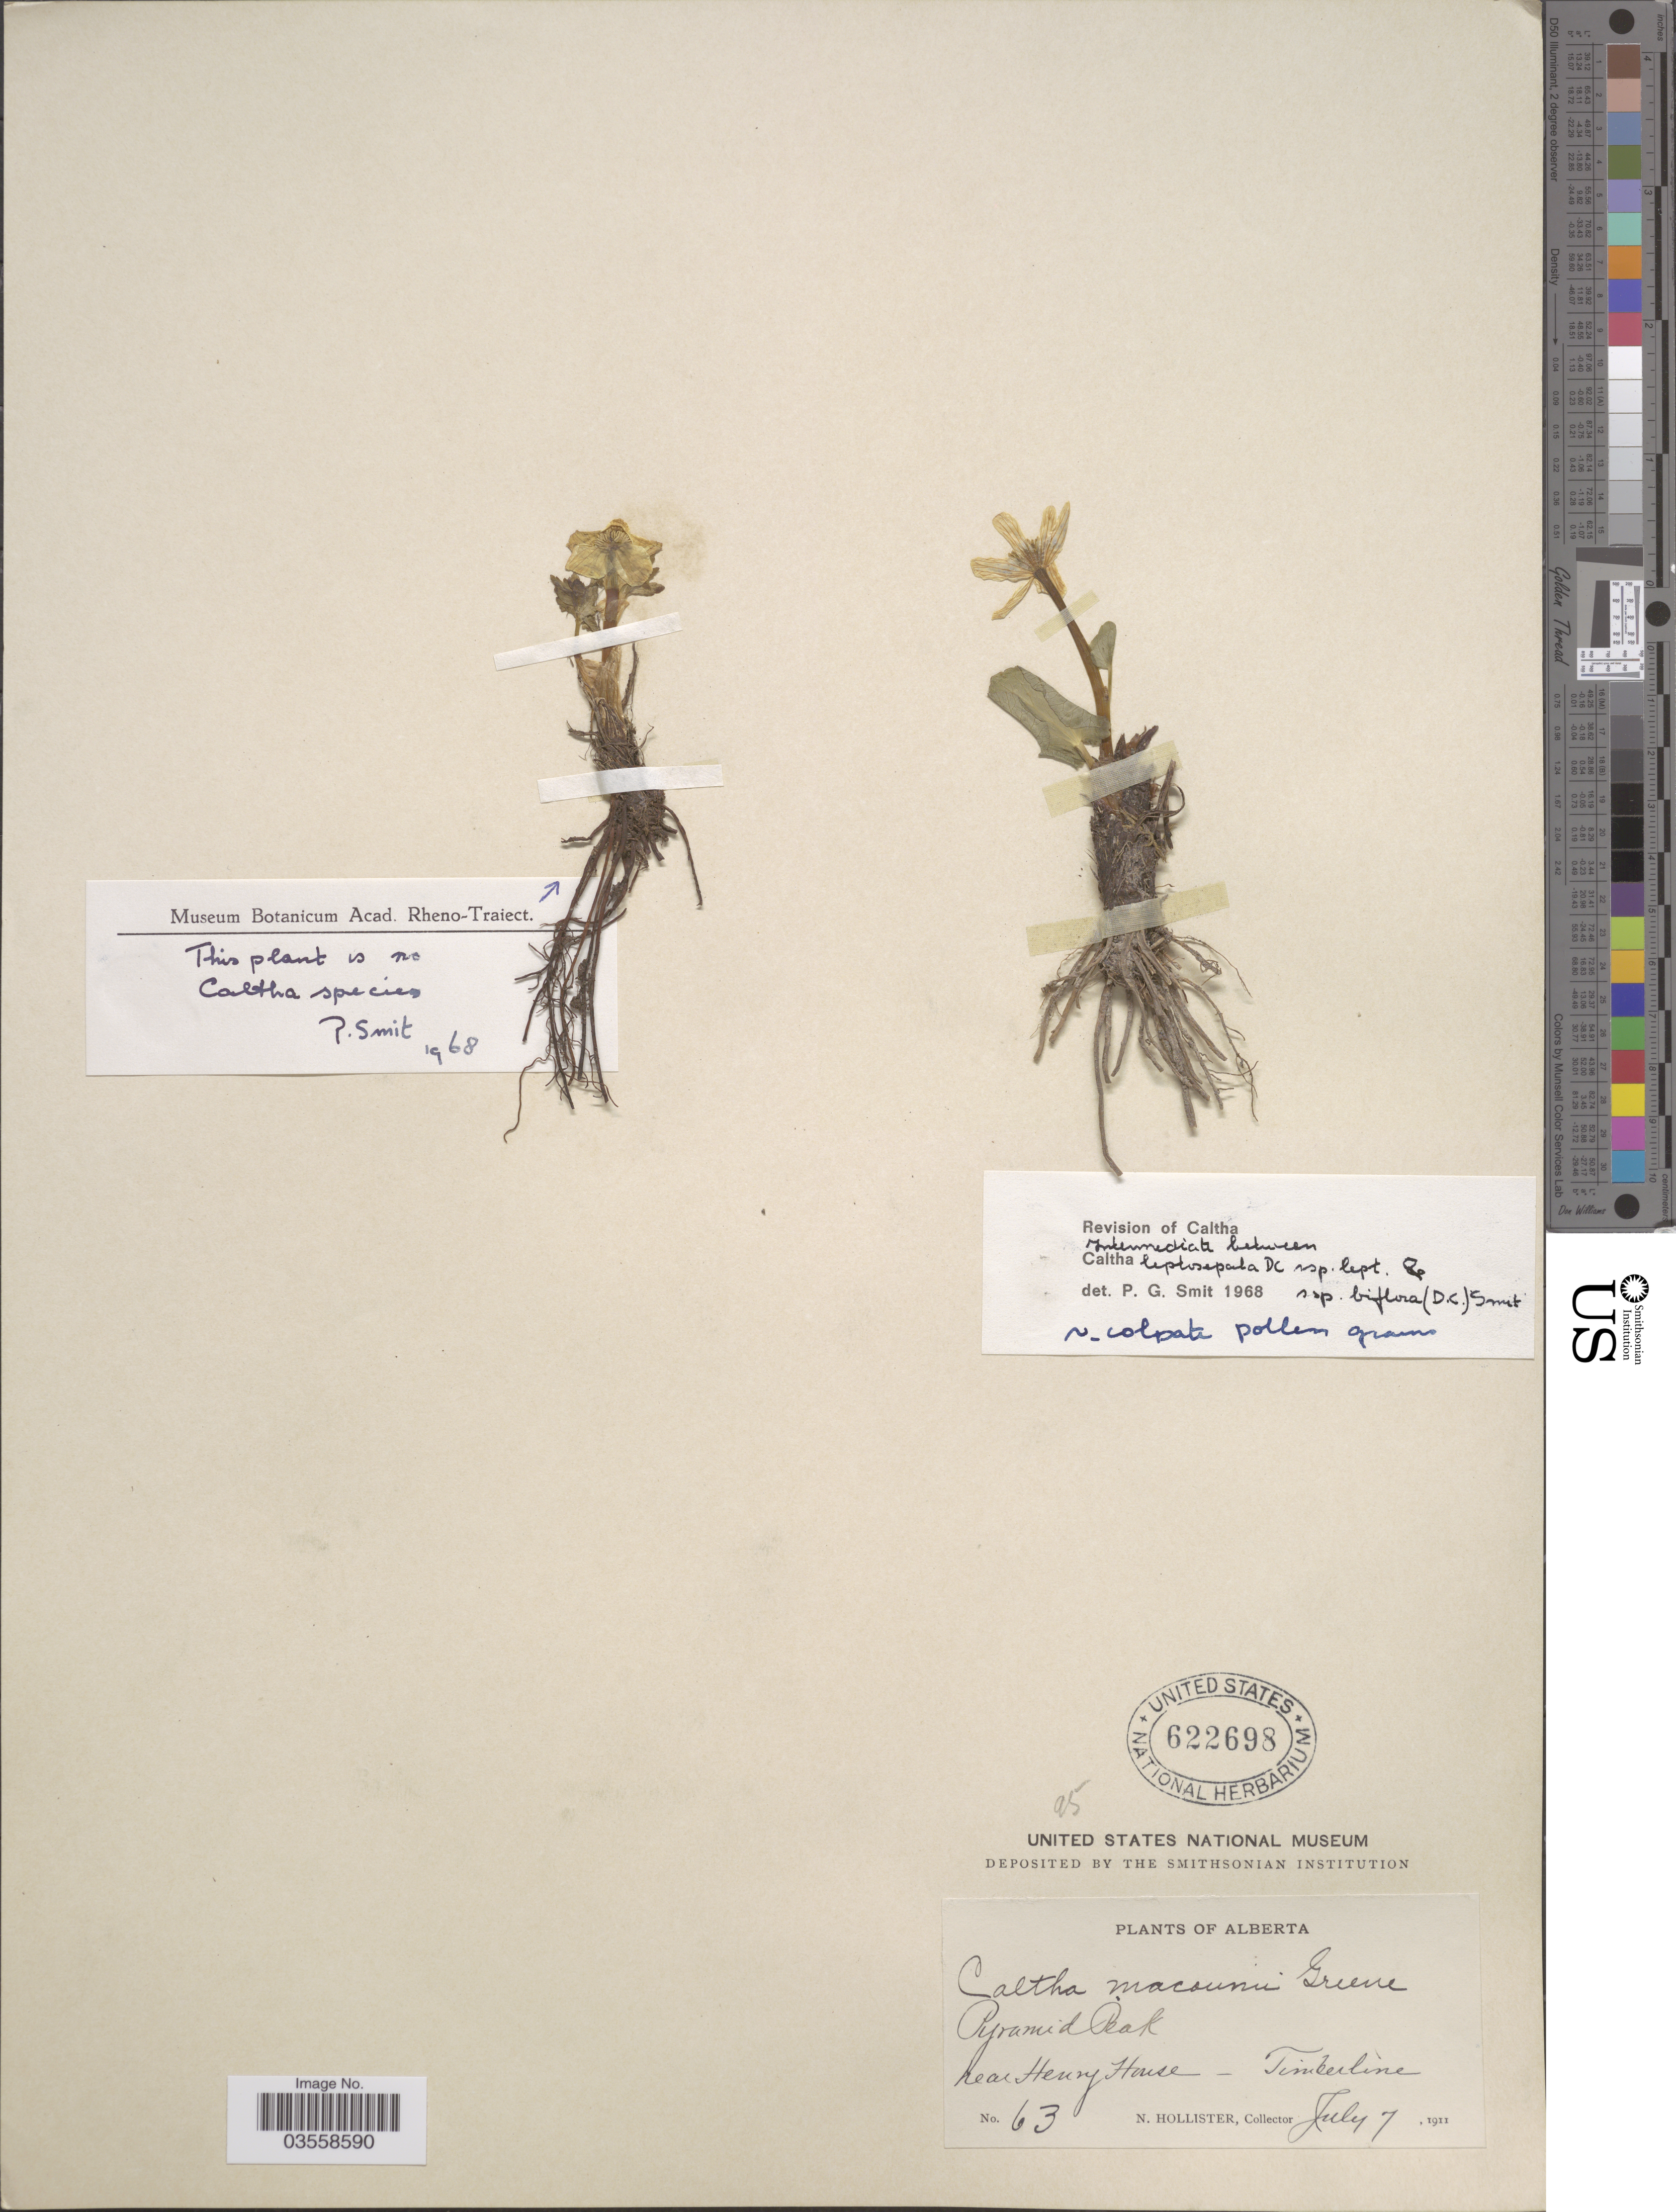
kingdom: Plantae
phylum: Tracheophyta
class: Magnoliopsida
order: Ranunculales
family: Ranunculaceae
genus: Caltha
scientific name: Caltha leptosepala subsp. biflora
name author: DC.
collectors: N. Hollister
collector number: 63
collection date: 1911-07-07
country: Canada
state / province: Alberta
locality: Pyramid Peak. Near Henry House - Timberline.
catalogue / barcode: US 622698